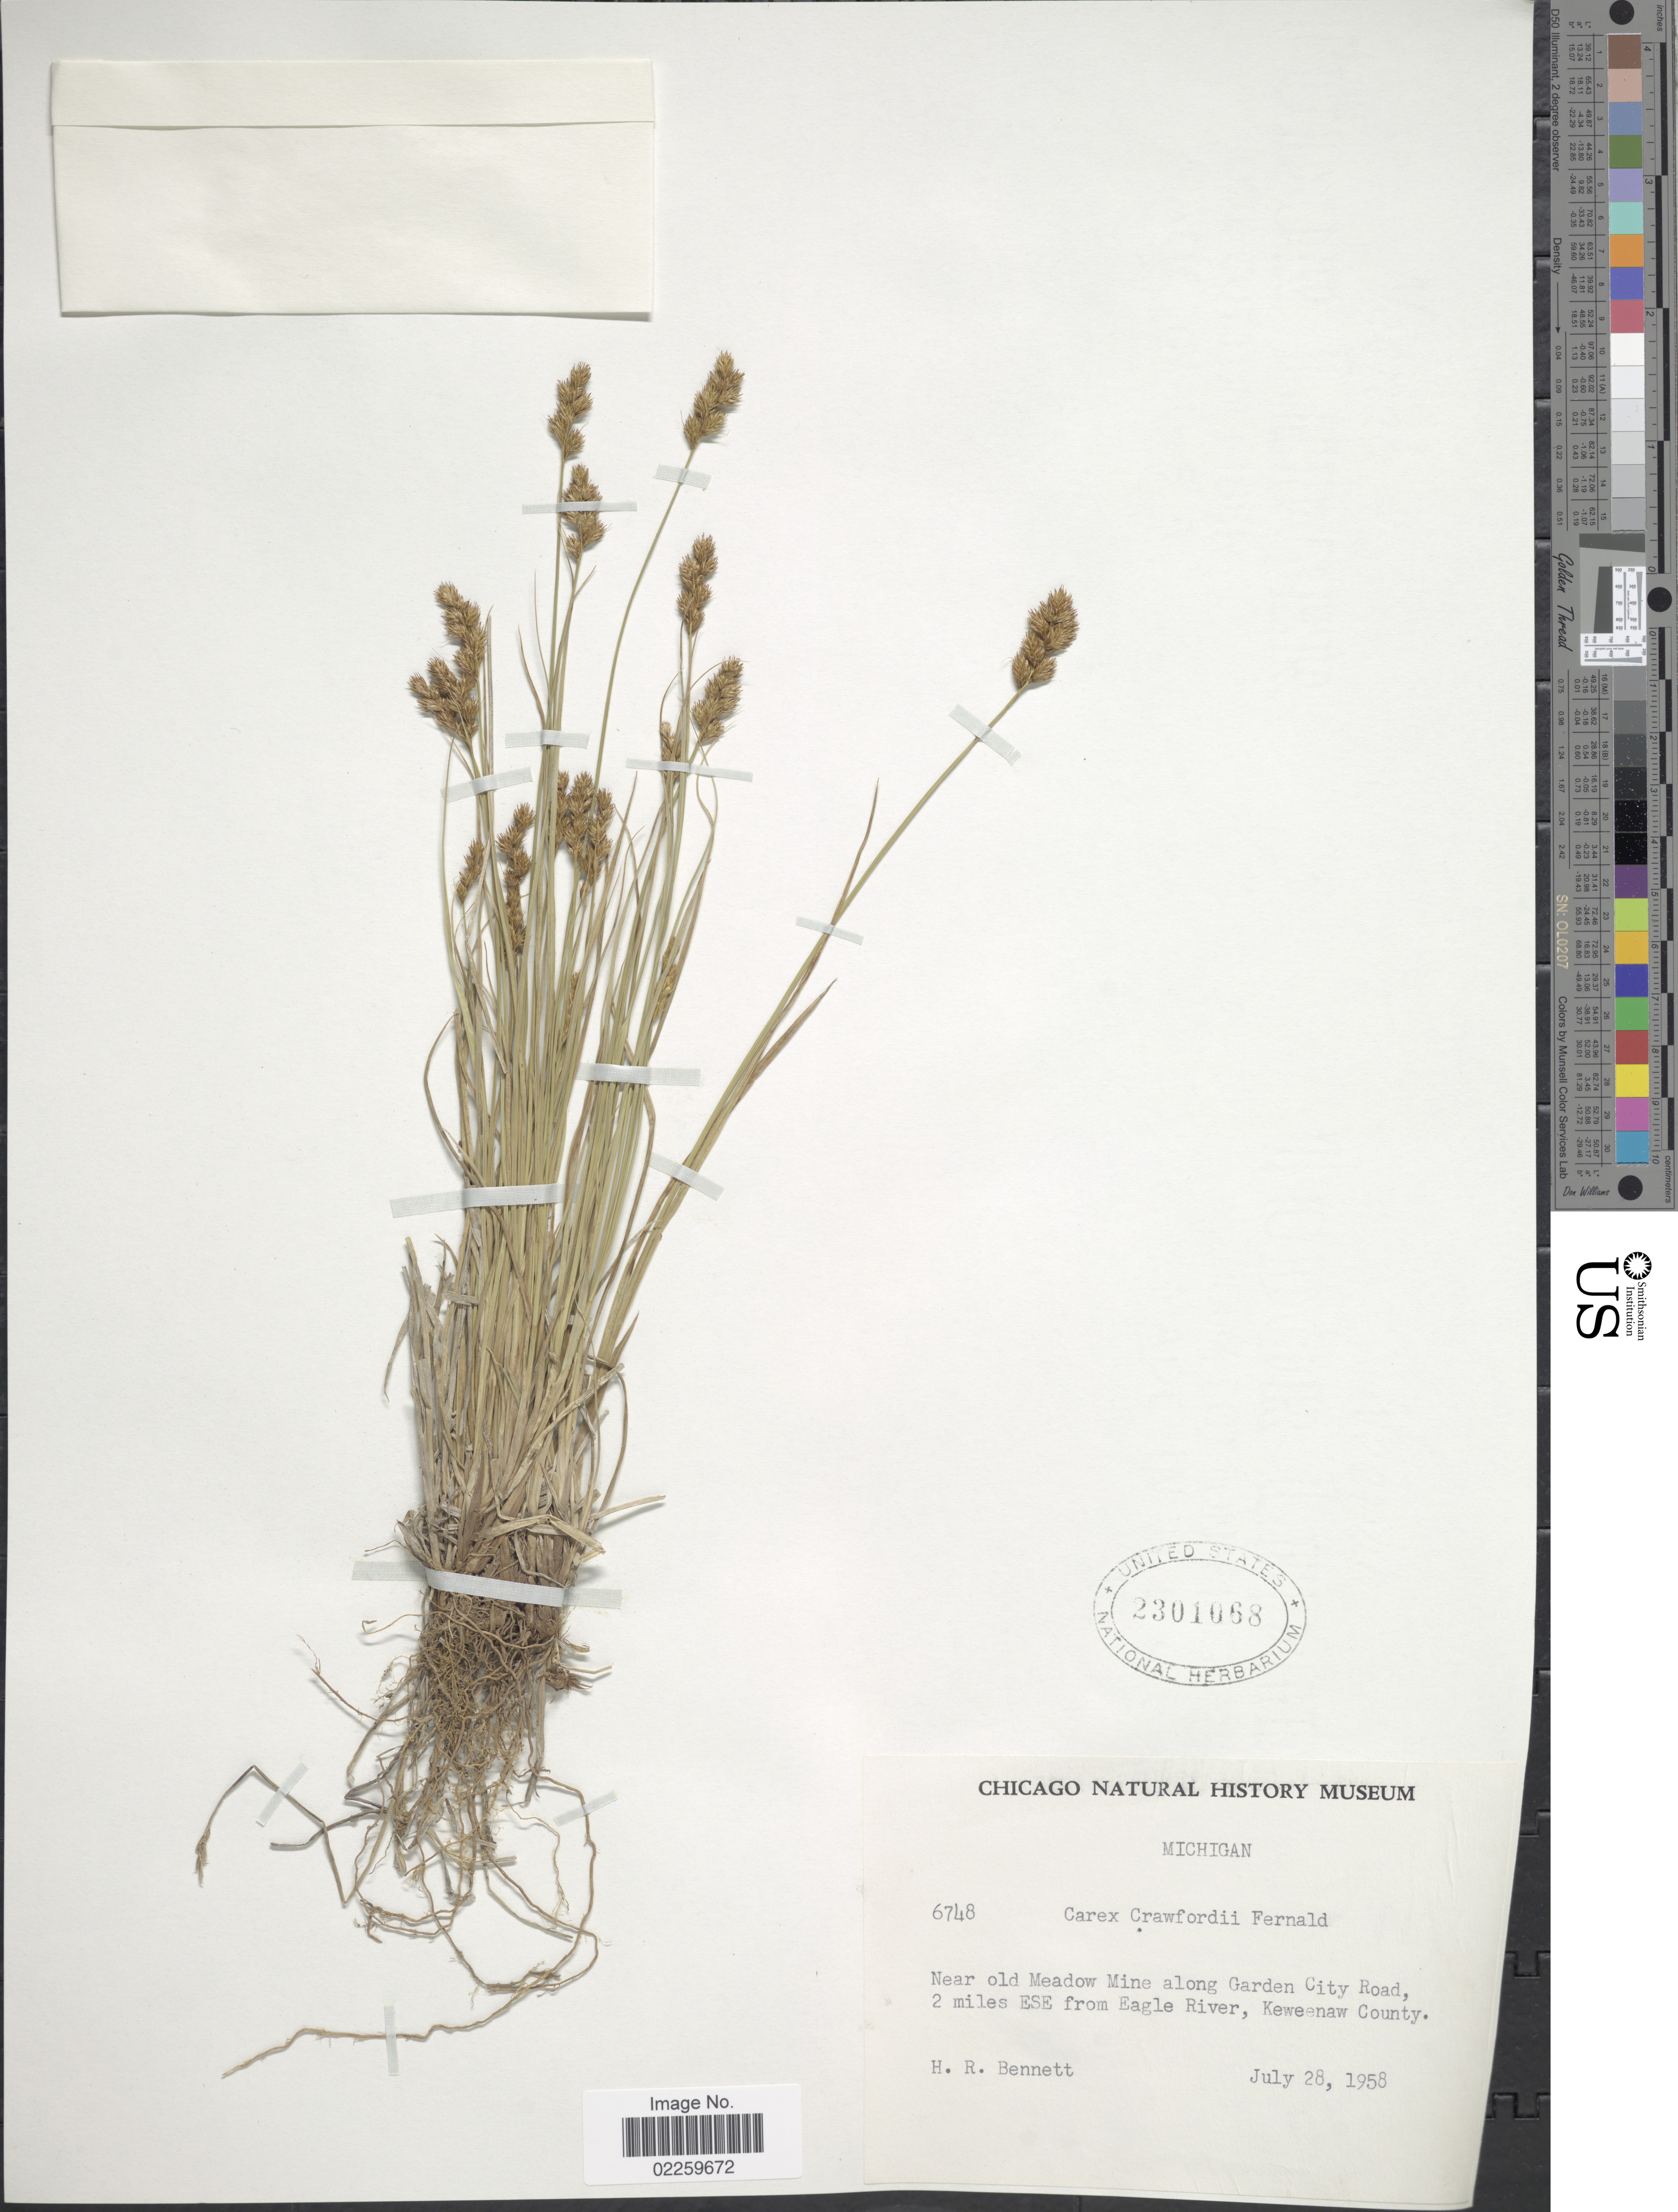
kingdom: Plantae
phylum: Tracheophyta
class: Liliopsida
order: Poales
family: Cyperaceae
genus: Carex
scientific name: Carex crawfordii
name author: Fernald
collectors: H. R. Bennett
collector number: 6748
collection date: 1958-07-28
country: United States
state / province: Michigan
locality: Near old Meadow Mine along Garden City Road, 2 miles ESE from Eagle River, Keweenaw County.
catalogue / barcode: US 2301068